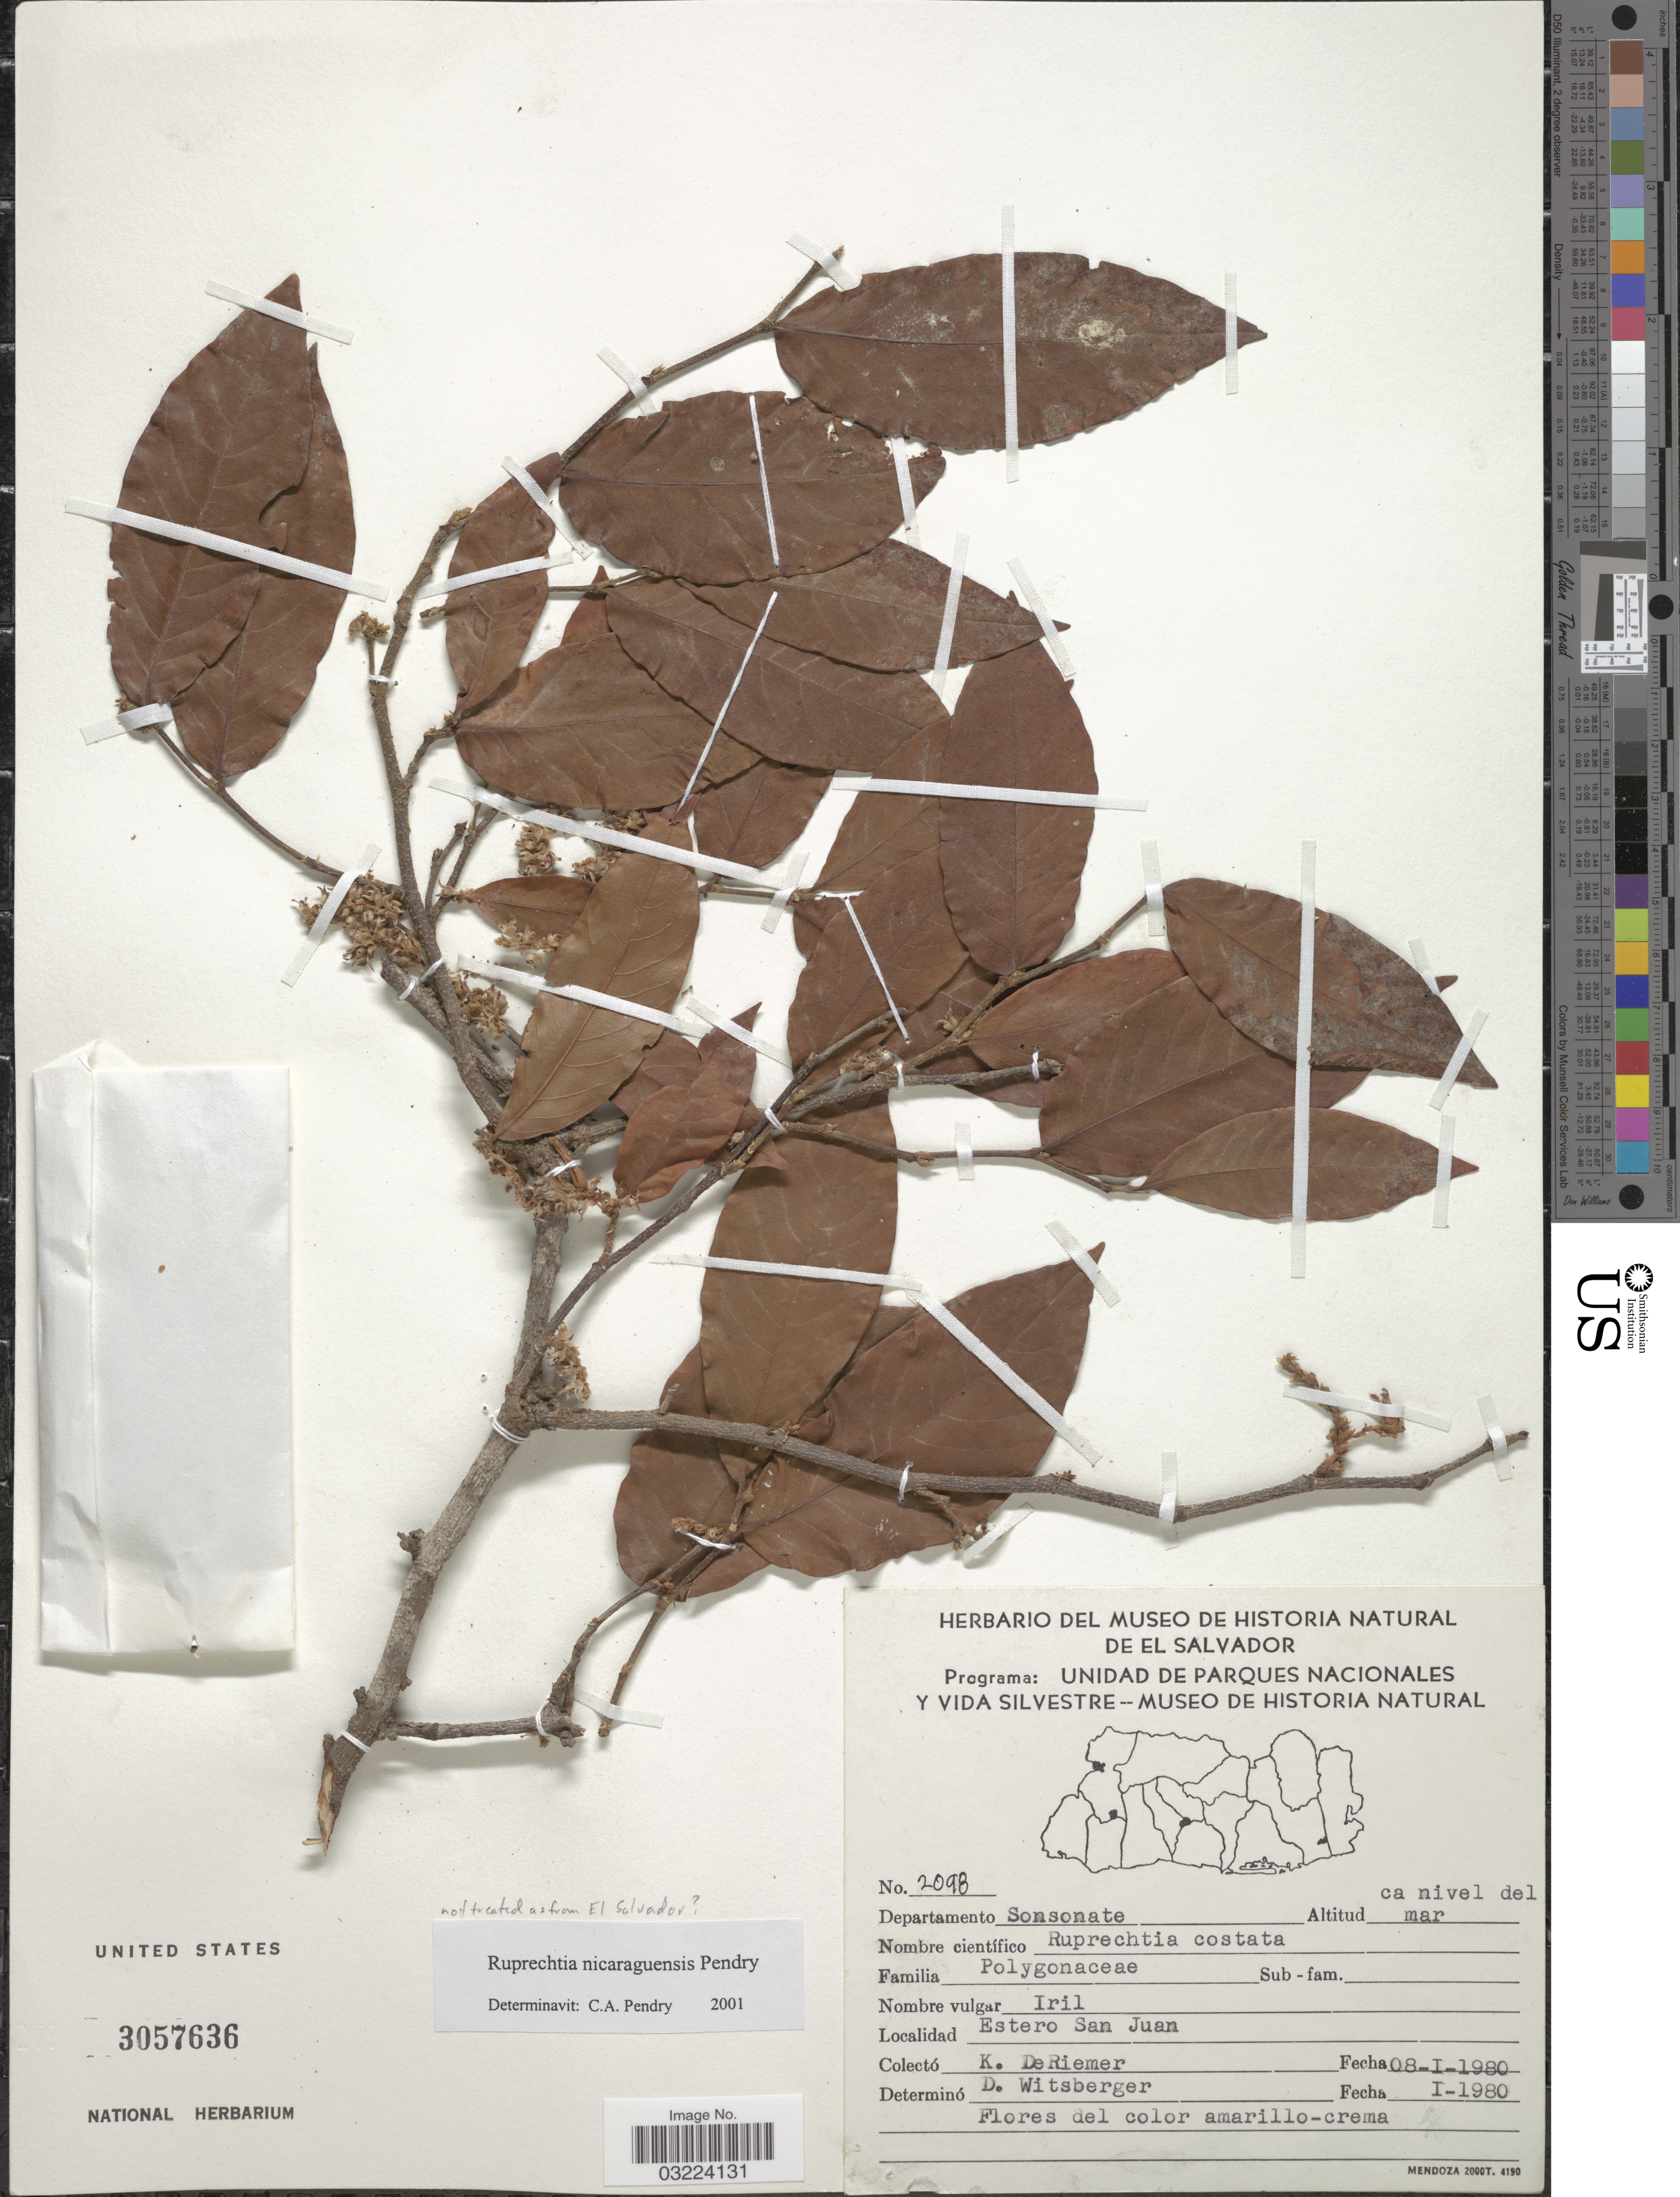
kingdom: Plantae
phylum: Tracheophyta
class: Magnoliopsida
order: Caryophyllales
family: Polygonaceae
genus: Ruprechtia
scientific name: Ruprechtia nicaraguensis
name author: Pendry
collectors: K. DeRiemer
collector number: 2098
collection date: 1980-01-08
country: El Salvador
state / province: Sonsonate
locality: Departamento Sonsonate, Estero San Juan.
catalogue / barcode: US 3057636